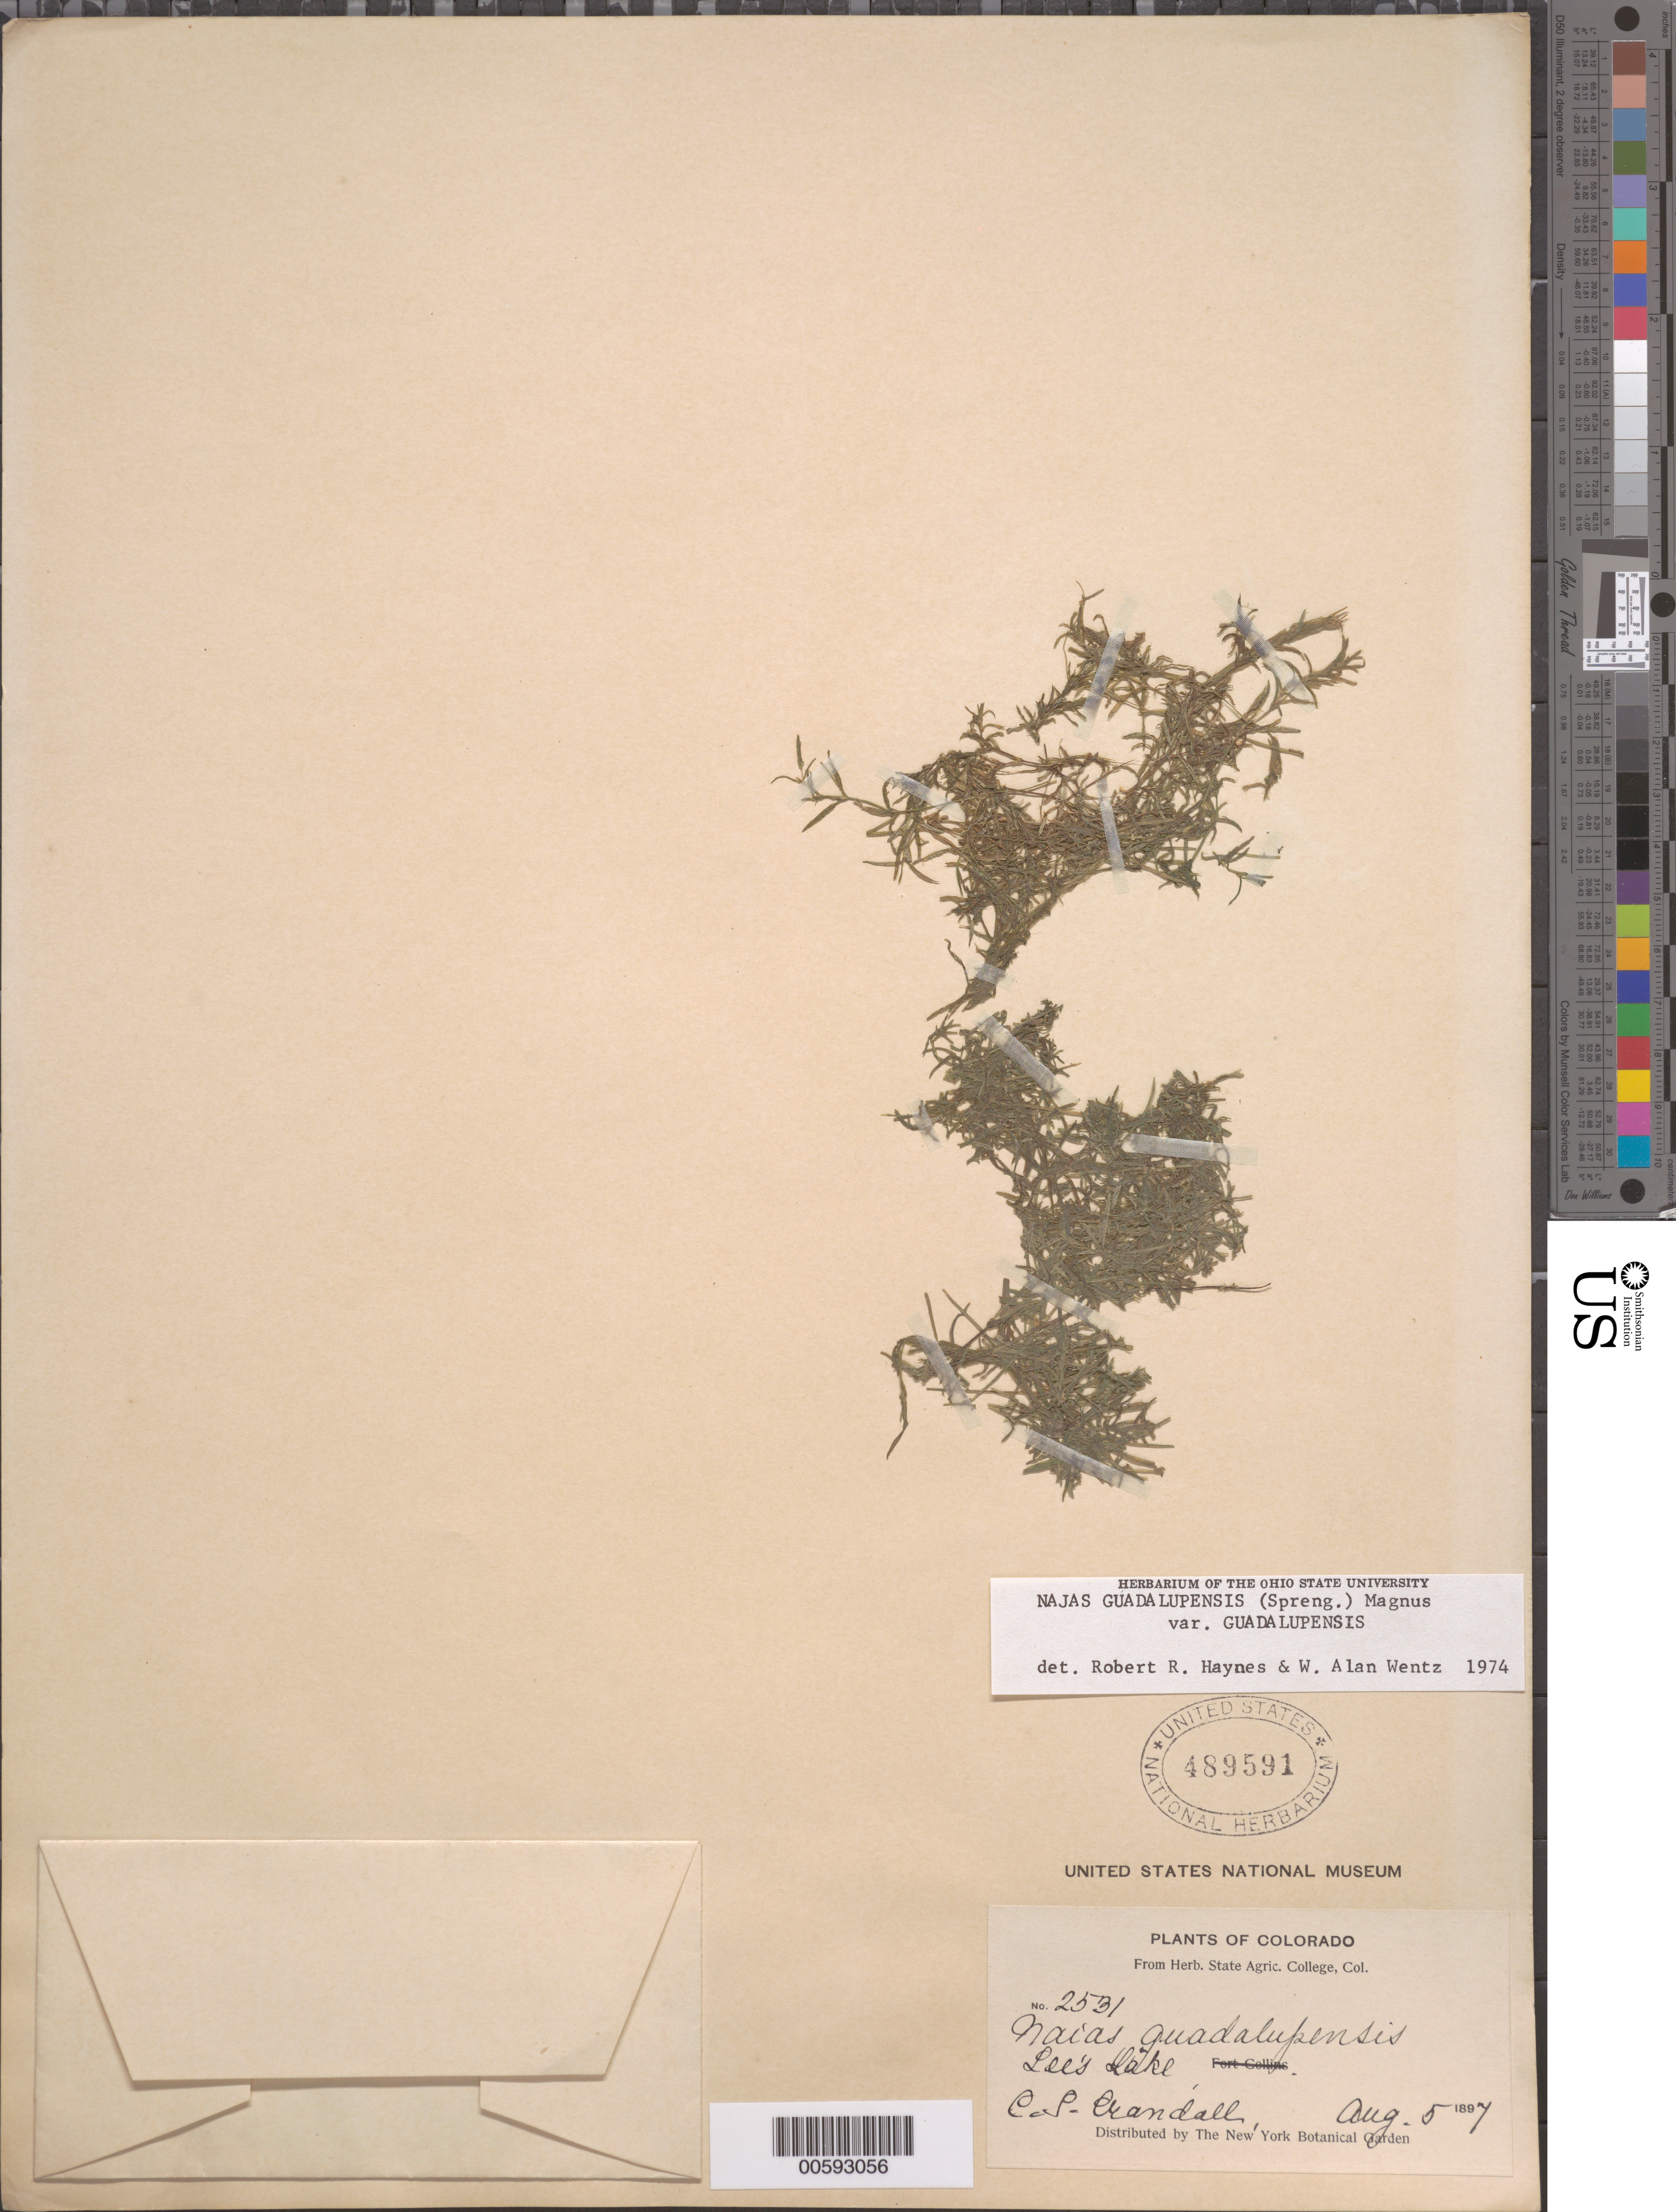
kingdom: Plantae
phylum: Tracheophyta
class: Liliopsida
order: Alismatales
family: Hydrocharitaceae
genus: Najas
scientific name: Najas guadalupensis var. guadalupensis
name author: (Spreng.) Magnus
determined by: Haynes, R. R.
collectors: C. Crandall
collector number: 2531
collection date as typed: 05 Aug 1897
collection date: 1897-08-05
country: United States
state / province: Colorado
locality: Lee's Lake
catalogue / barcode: US 489591